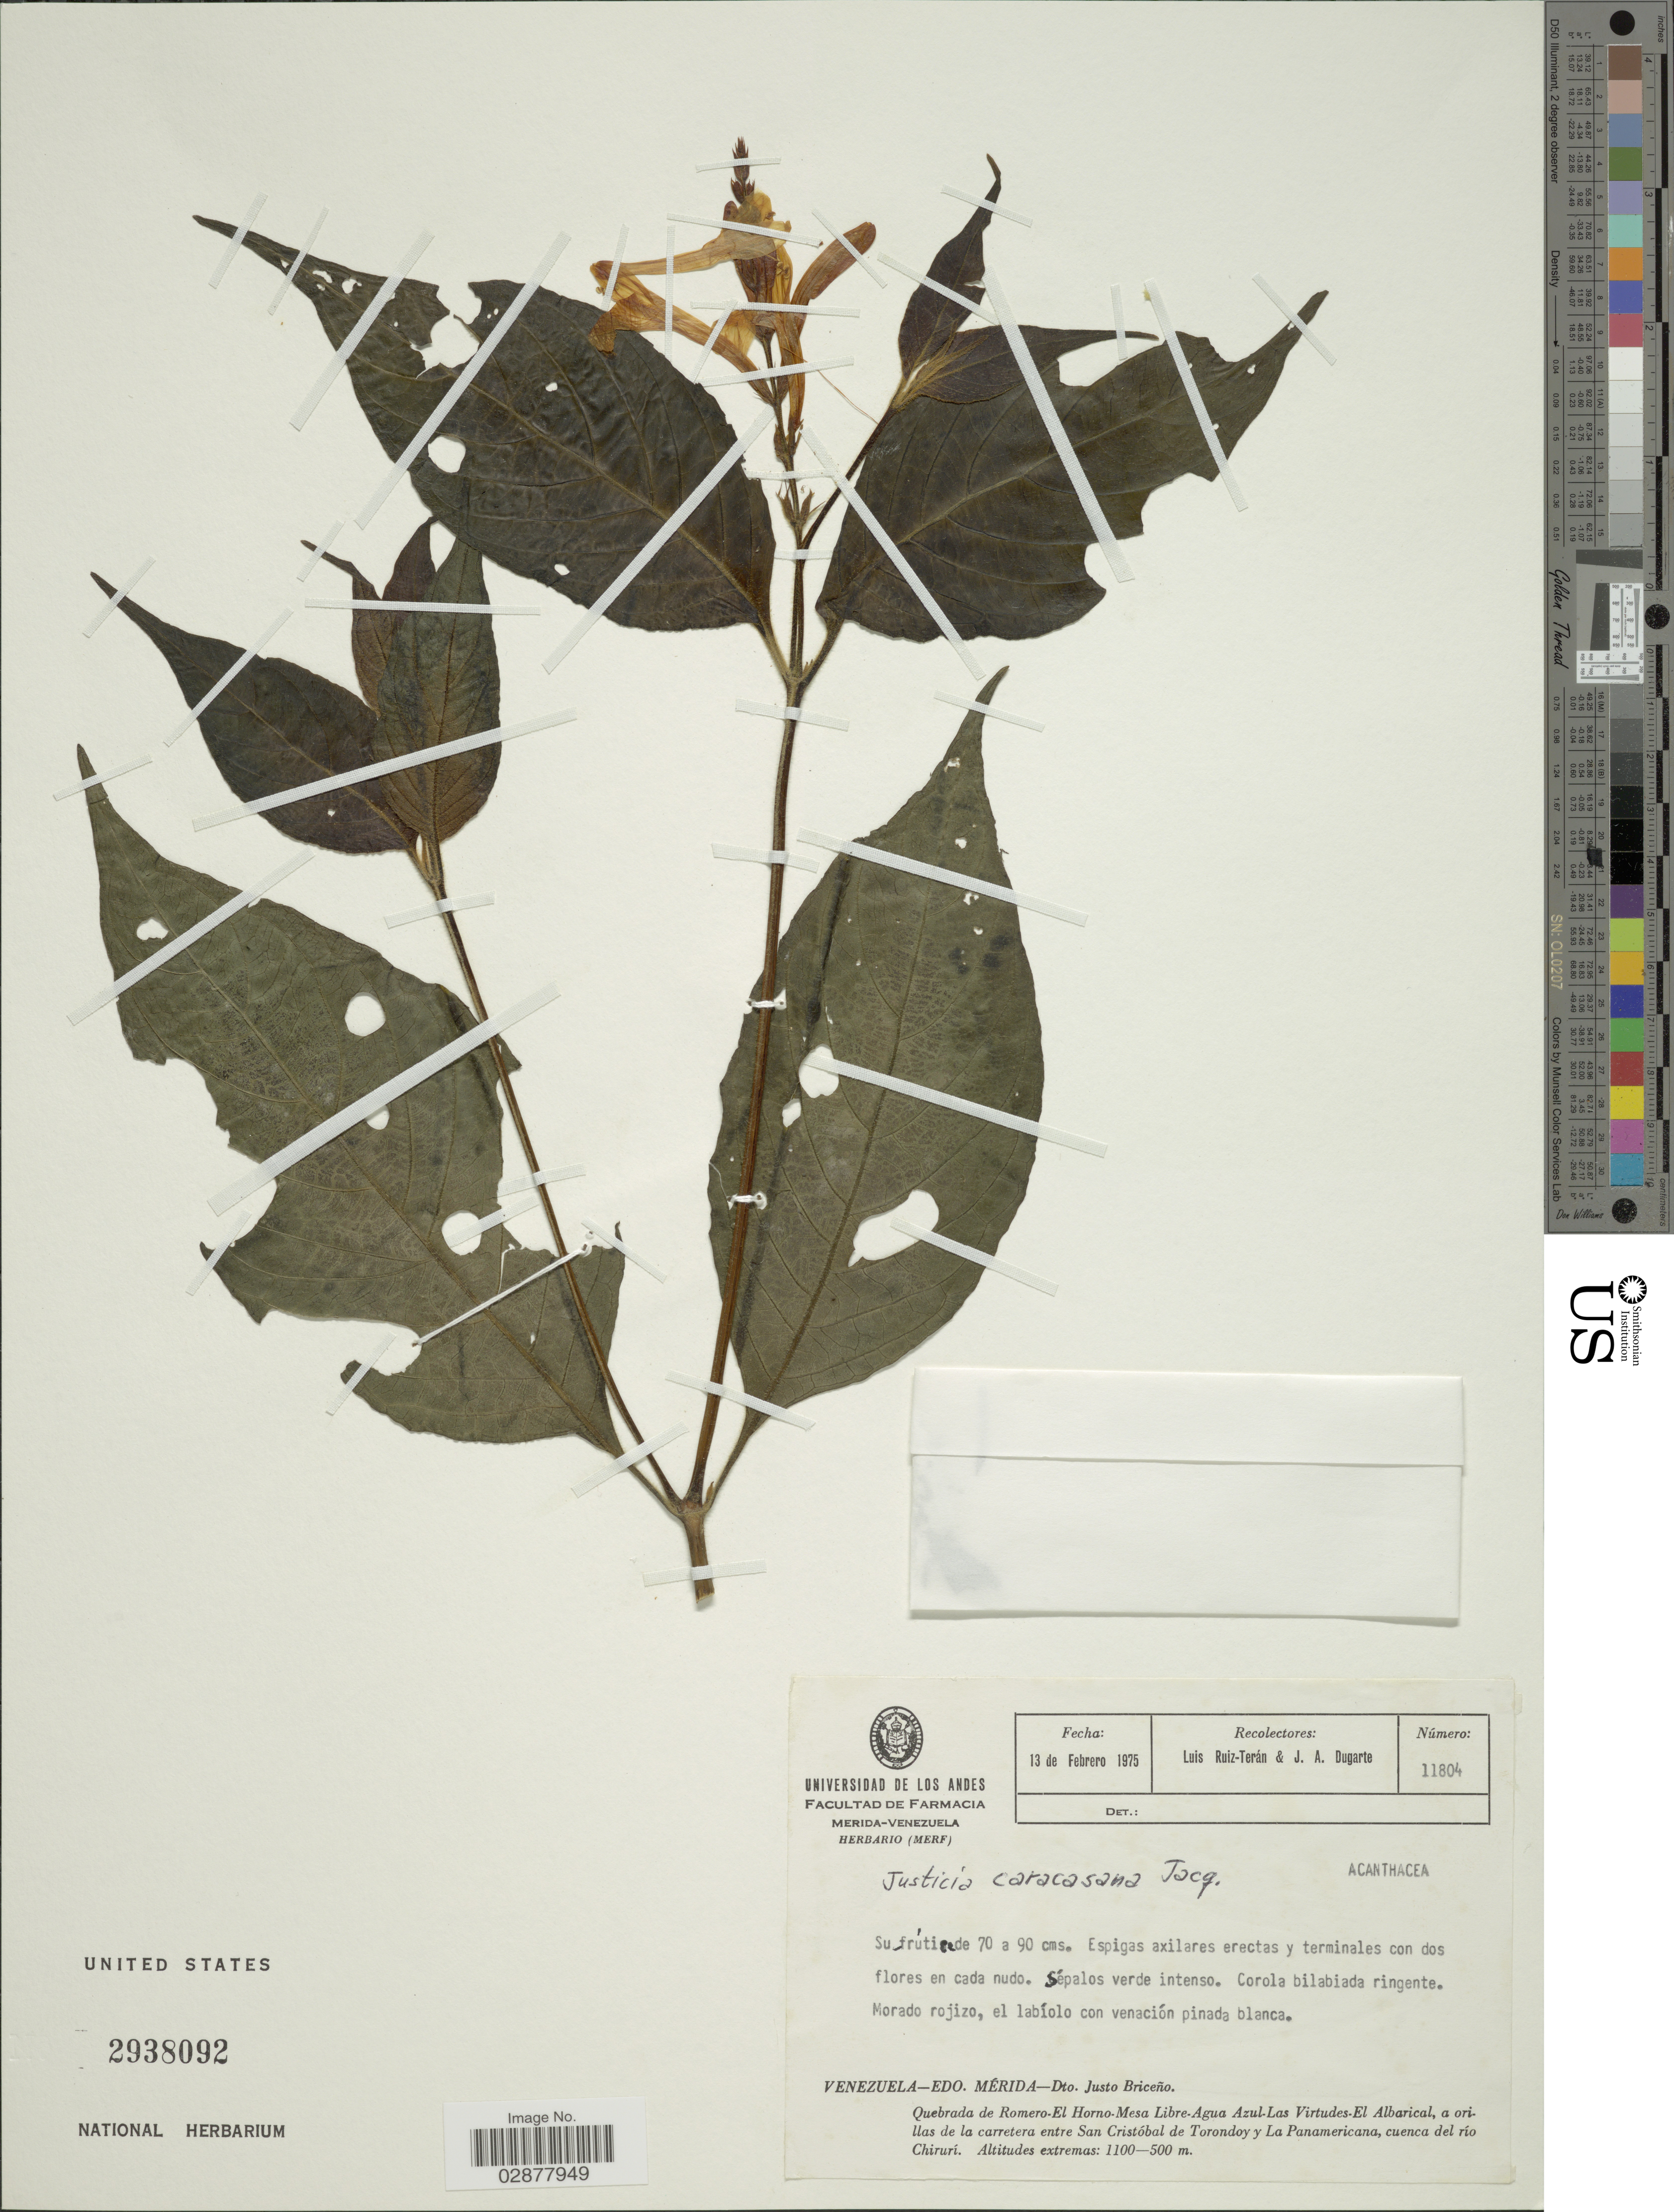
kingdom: Plantae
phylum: Tracheophyta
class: Magnoliopsida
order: Lamiales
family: Acanthaceae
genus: Justicia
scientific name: Justicia caracasana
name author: Jacq.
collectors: L. E. Ruíz-Terán & J. Dugarte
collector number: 11804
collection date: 1975-02-13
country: Venezuela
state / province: Mérida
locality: Edo. Mérida-Dto. Justo Briceño. Quebrada de Romero. El Horno, Mesa Libre, Agua Azul, Las Virtudes, El Albarical, a orillas de la carretera entre San Cristóbal de Torondoy y La Panamericana, cuenca del río Chirurí.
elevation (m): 500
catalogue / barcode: US 2938092